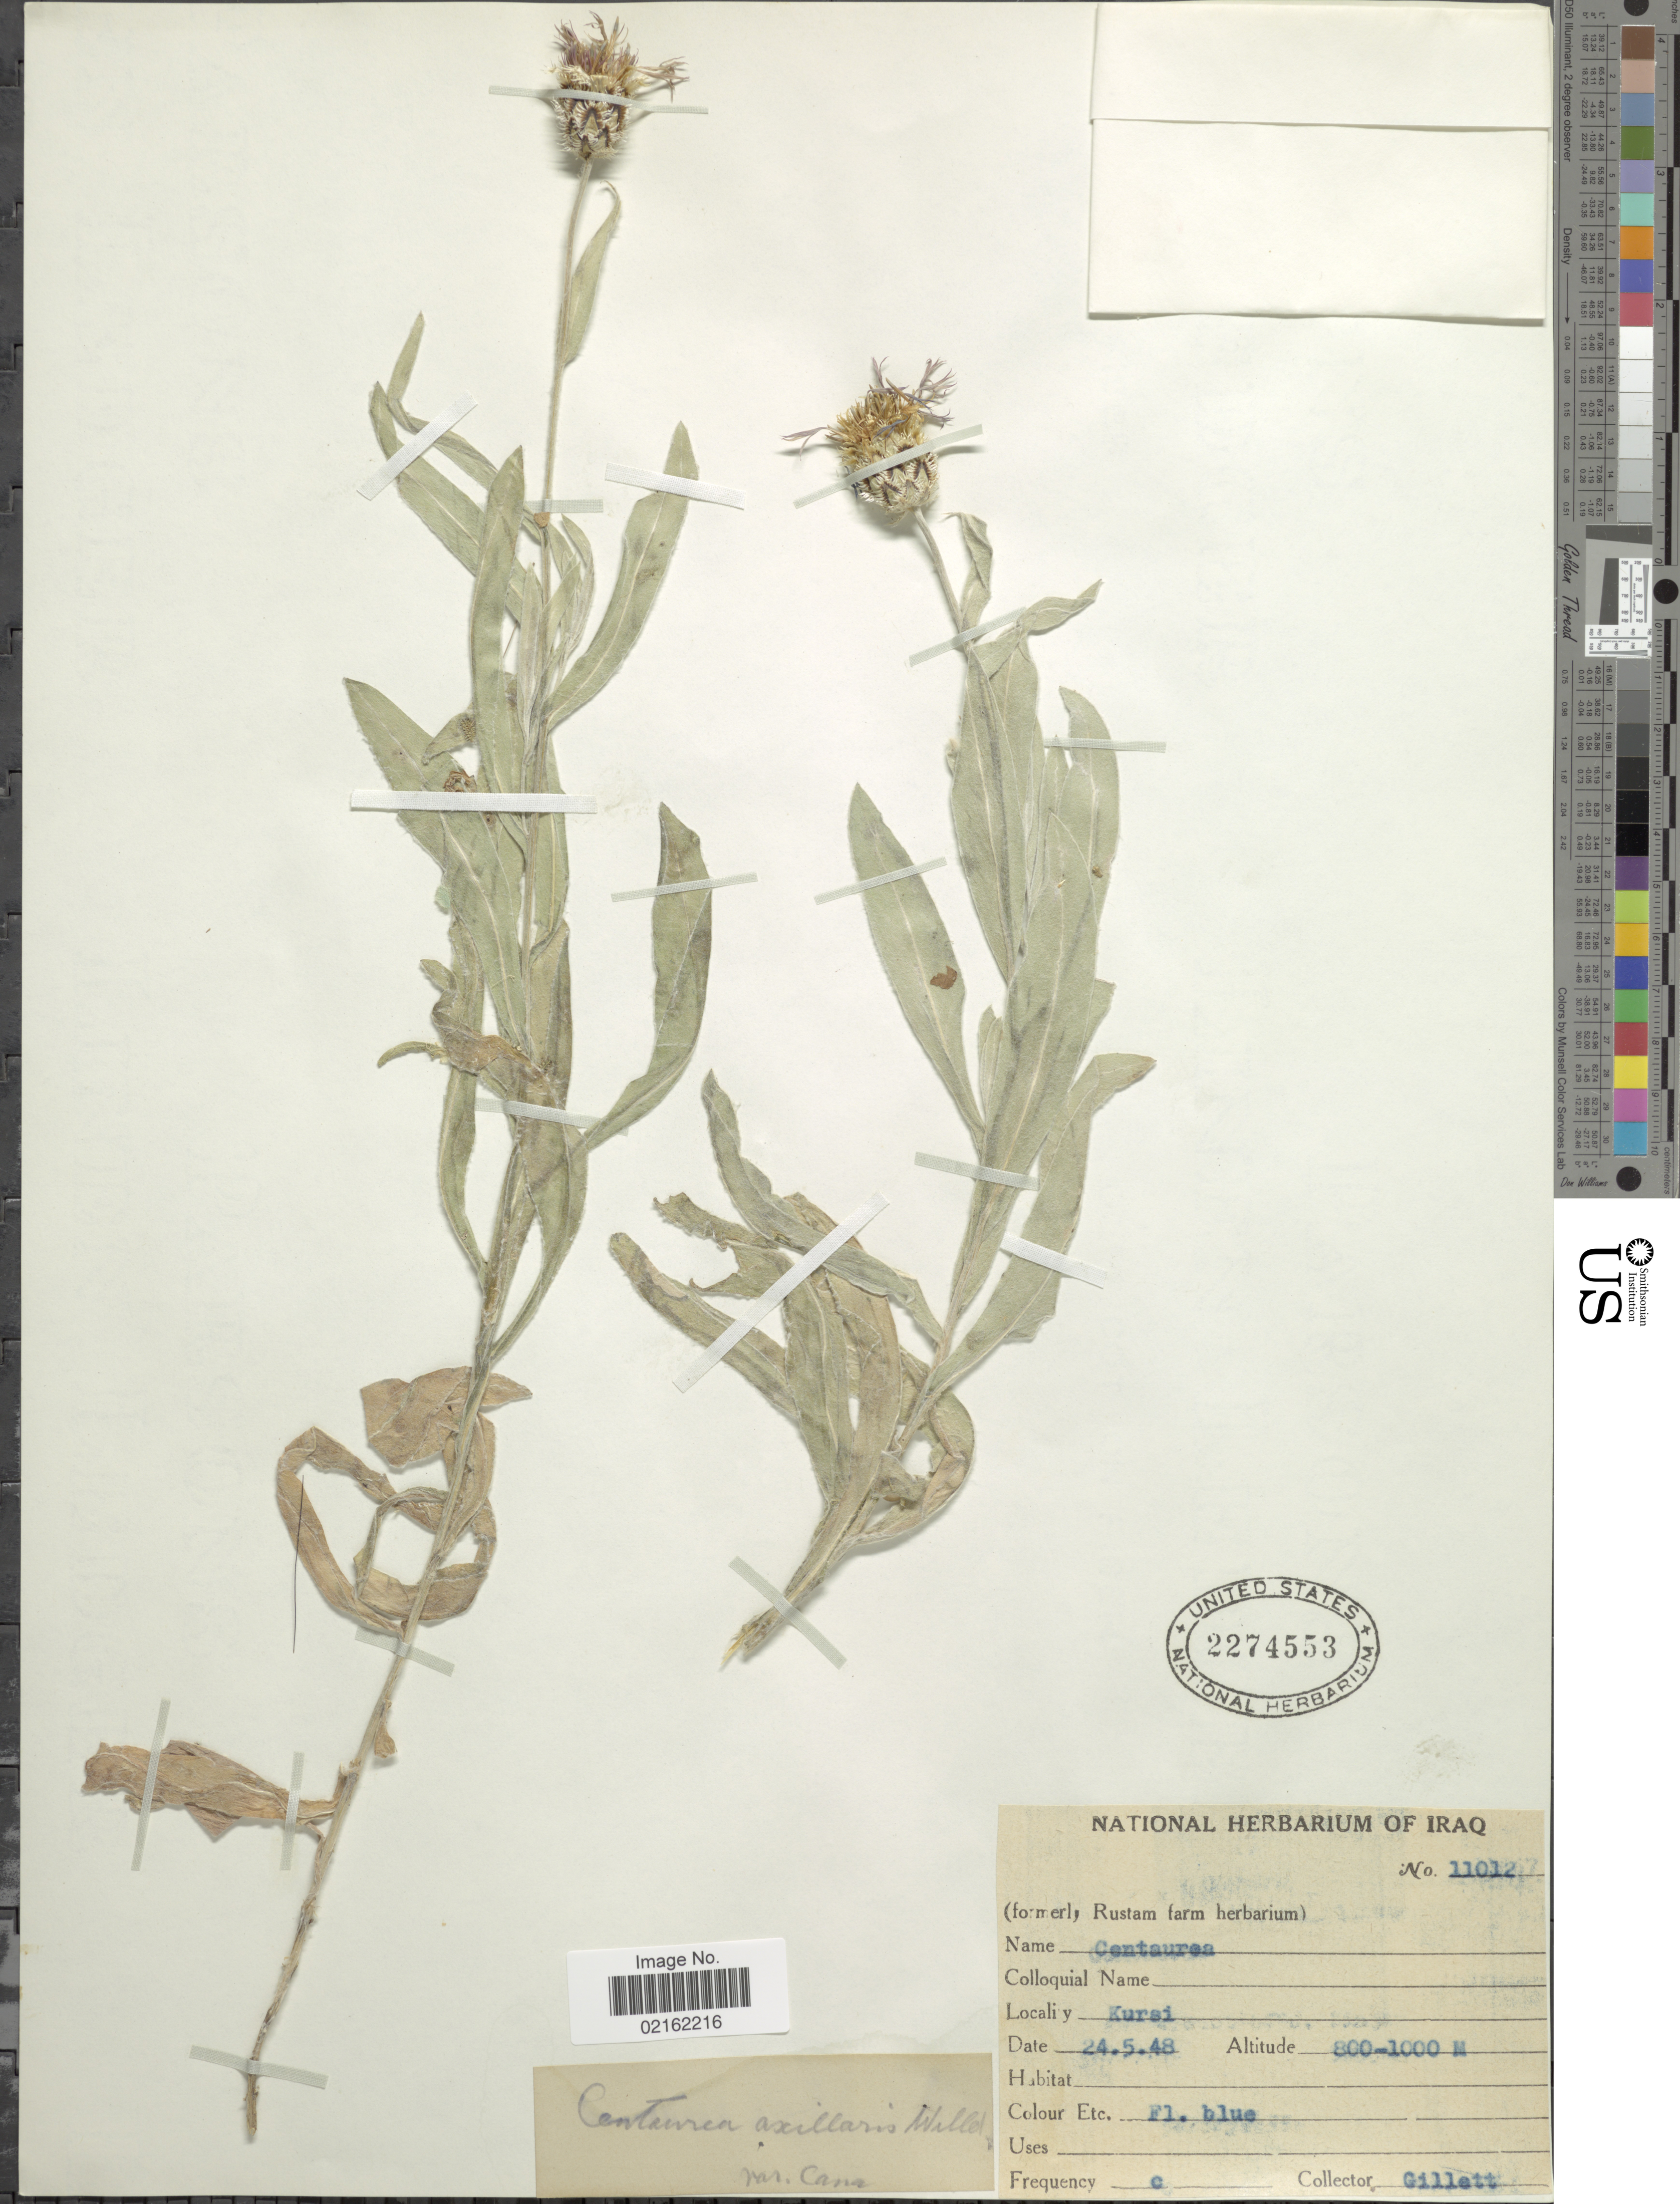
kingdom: Plantae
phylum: Tracheophyta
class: Magnoliopsida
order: Asterales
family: Asteraceae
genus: Centaurea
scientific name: Centaurea triumfetti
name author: All.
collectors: Gillett, --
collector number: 11012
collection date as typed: Transcribed d/m/y: 24/5/48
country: Israel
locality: Kursi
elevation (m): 800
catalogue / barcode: US 2274553